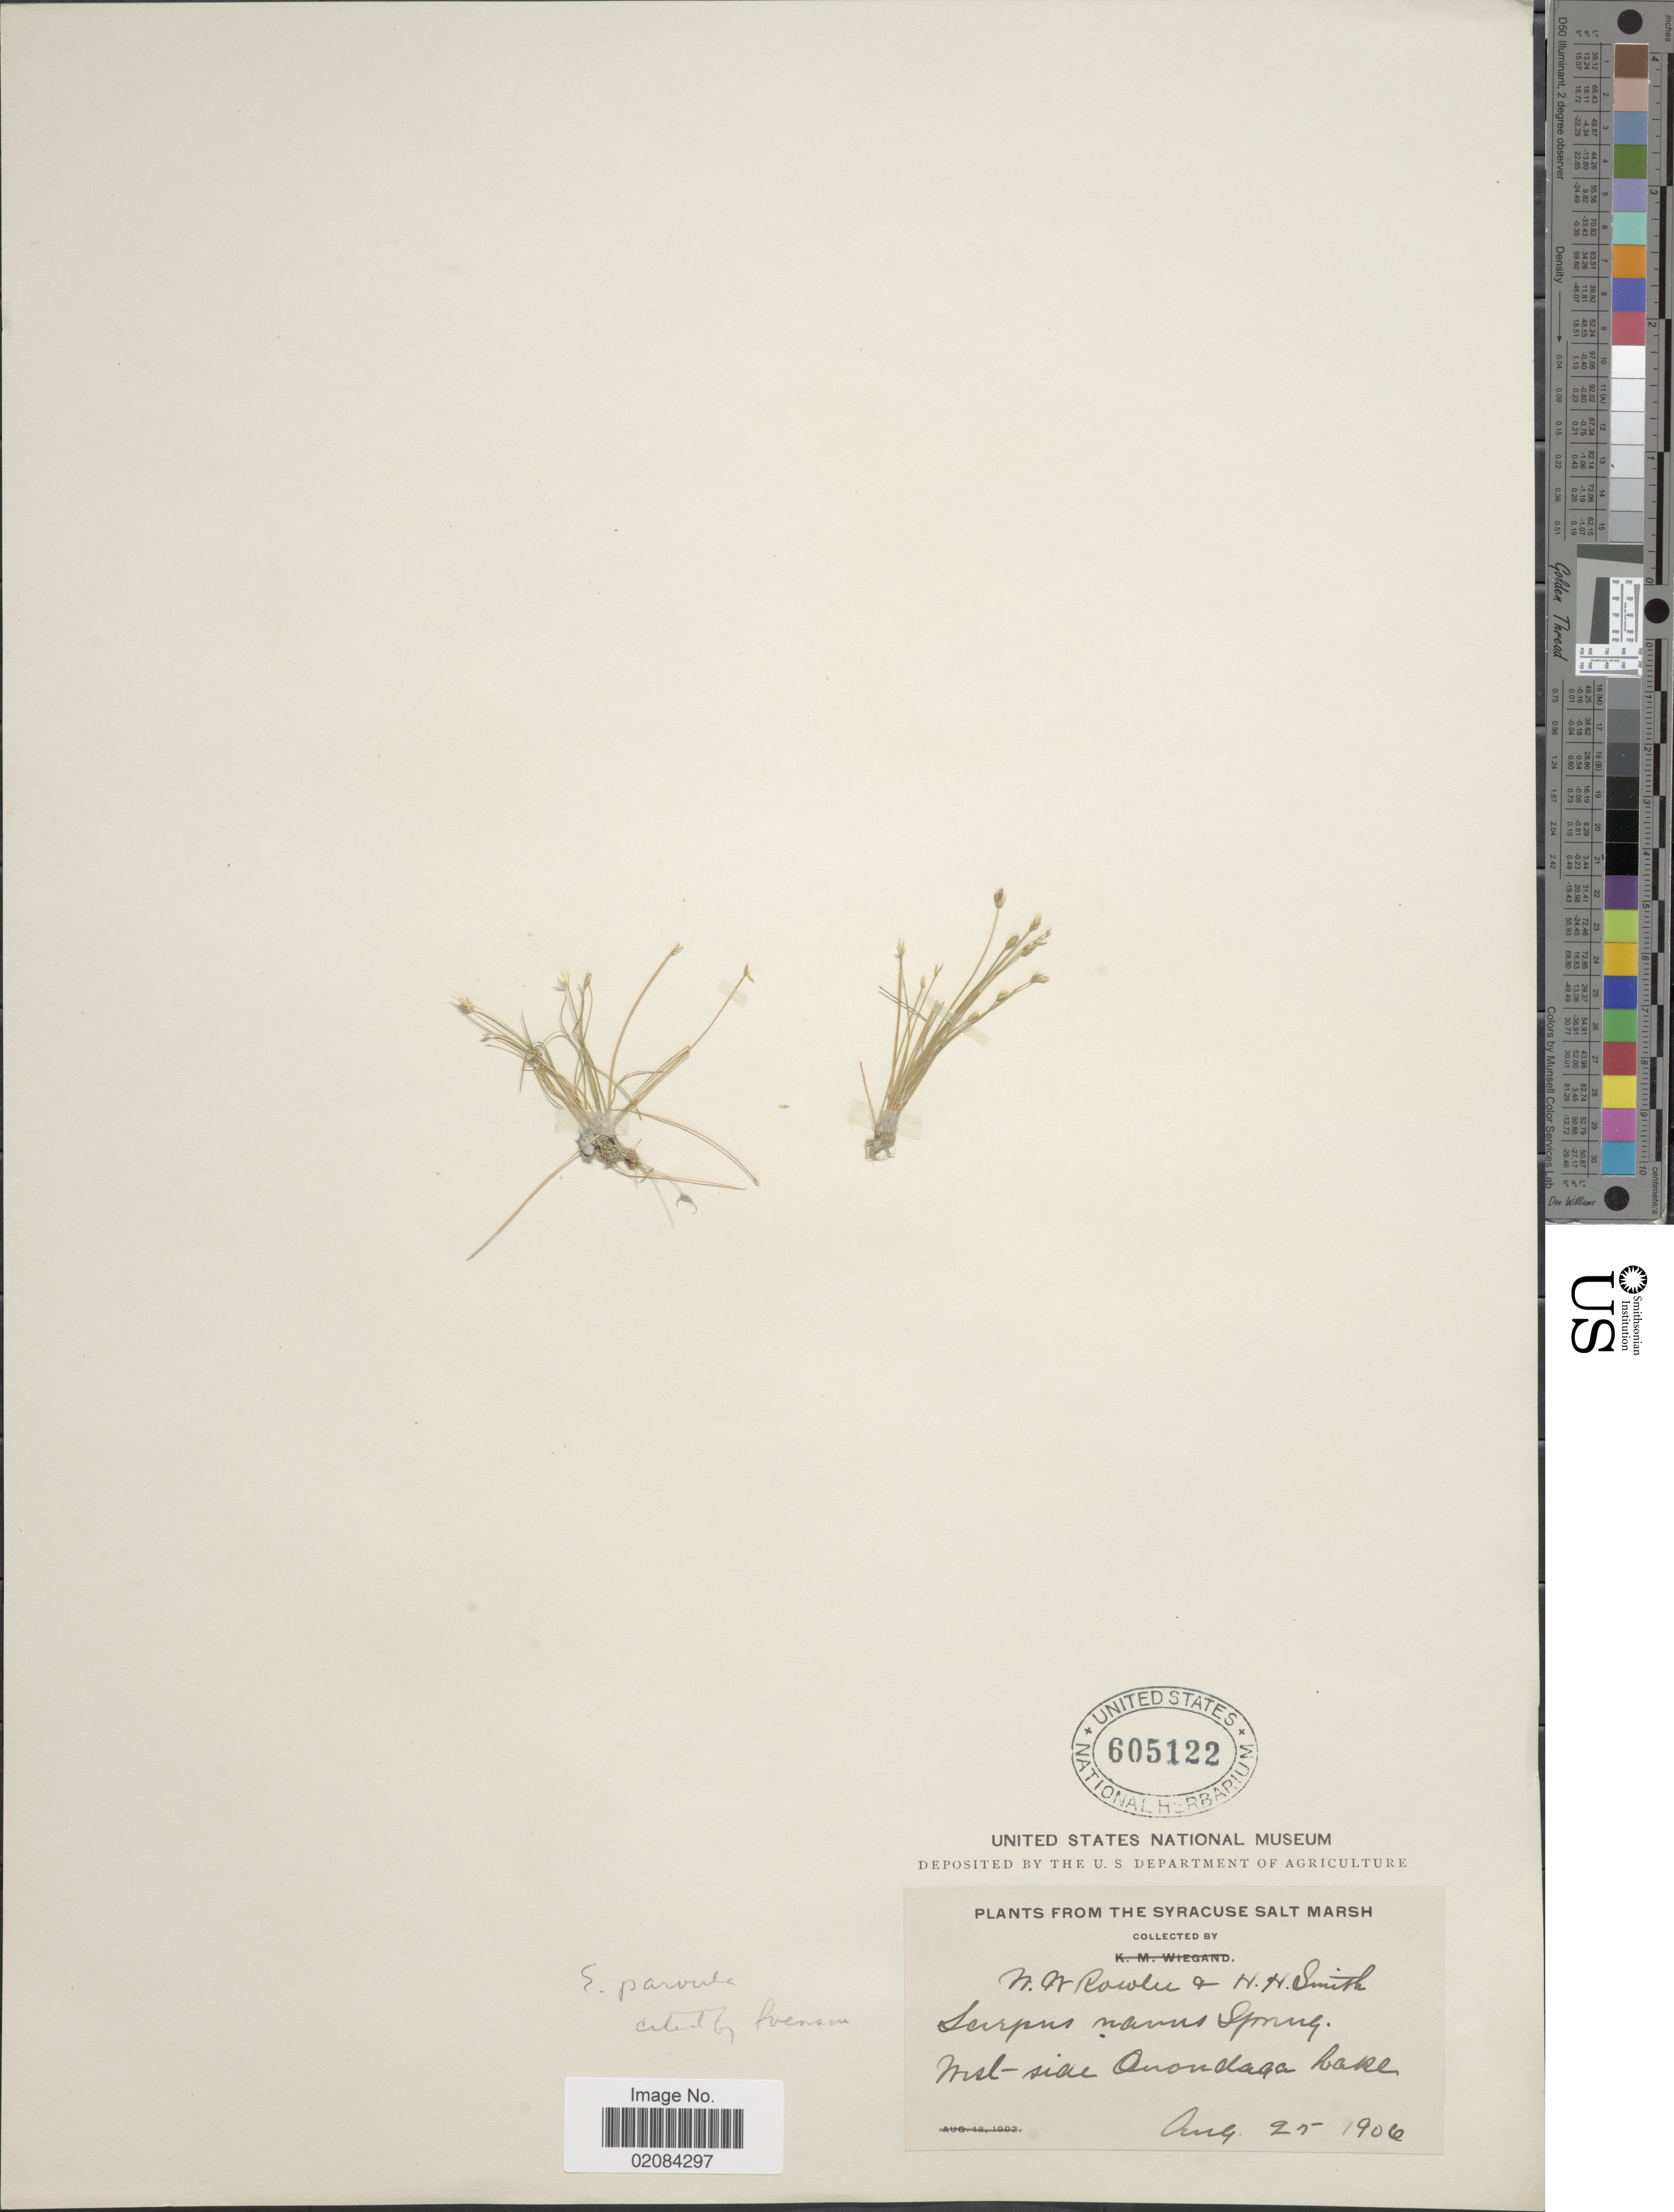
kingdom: Plantae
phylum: Tracheophyta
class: Liliopsida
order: Poales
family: Cyperaceae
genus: Eleocharis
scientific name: Eleocharis parvula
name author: (Roem. & Schult.) Link ex Williams et al.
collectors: W. W. Rowlee & H. H. Smith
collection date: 1906-08-25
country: United States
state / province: New York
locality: Syracause salt marsh. Spring, West-side Onondaga Lake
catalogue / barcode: US 605122